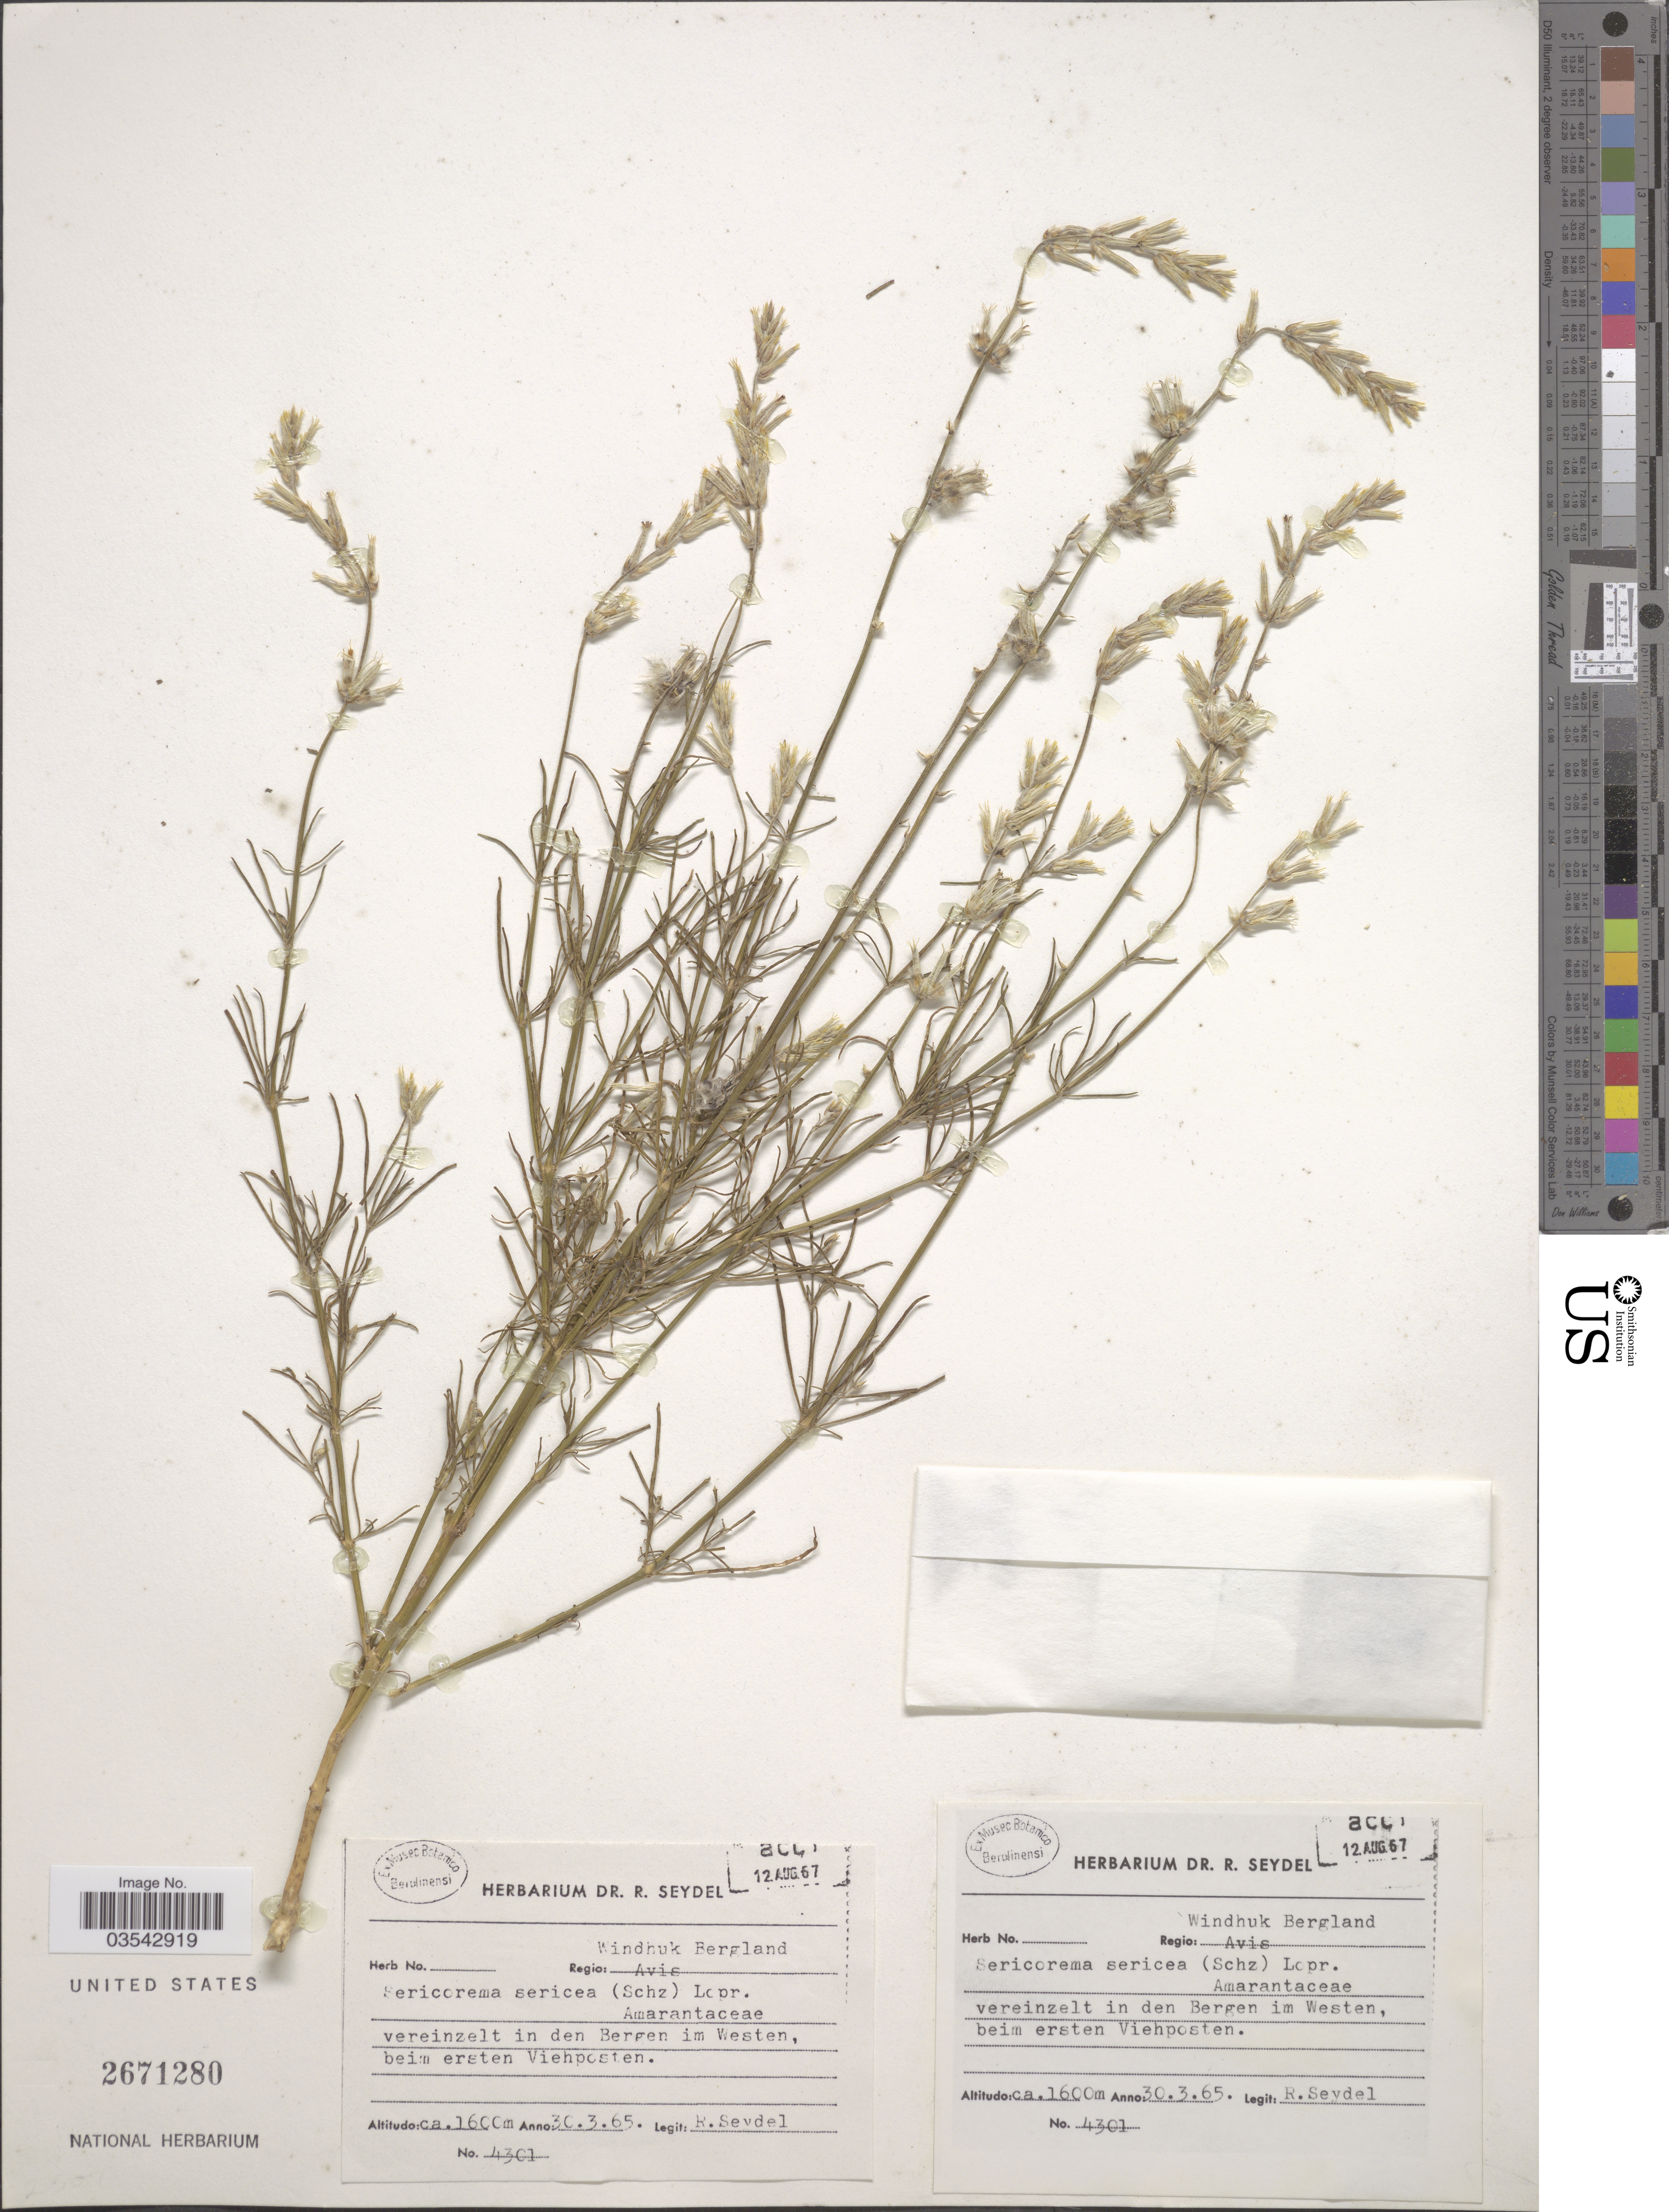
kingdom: Plantae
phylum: Tracheophyta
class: Magnoliopsida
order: Caryophyllales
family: Amaranthaceae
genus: Sericorema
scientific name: Sericorema sericea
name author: Lopr.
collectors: R. Seydel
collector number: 4301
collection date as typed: Transcribed d/m/y: 30/3/65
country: Namibia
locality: Regio: Windhuk Bergland Avis. Vereinzelt in den Bergen im Westen, beim ersten Viehposten.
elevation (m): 1600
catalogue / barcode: US 2671280